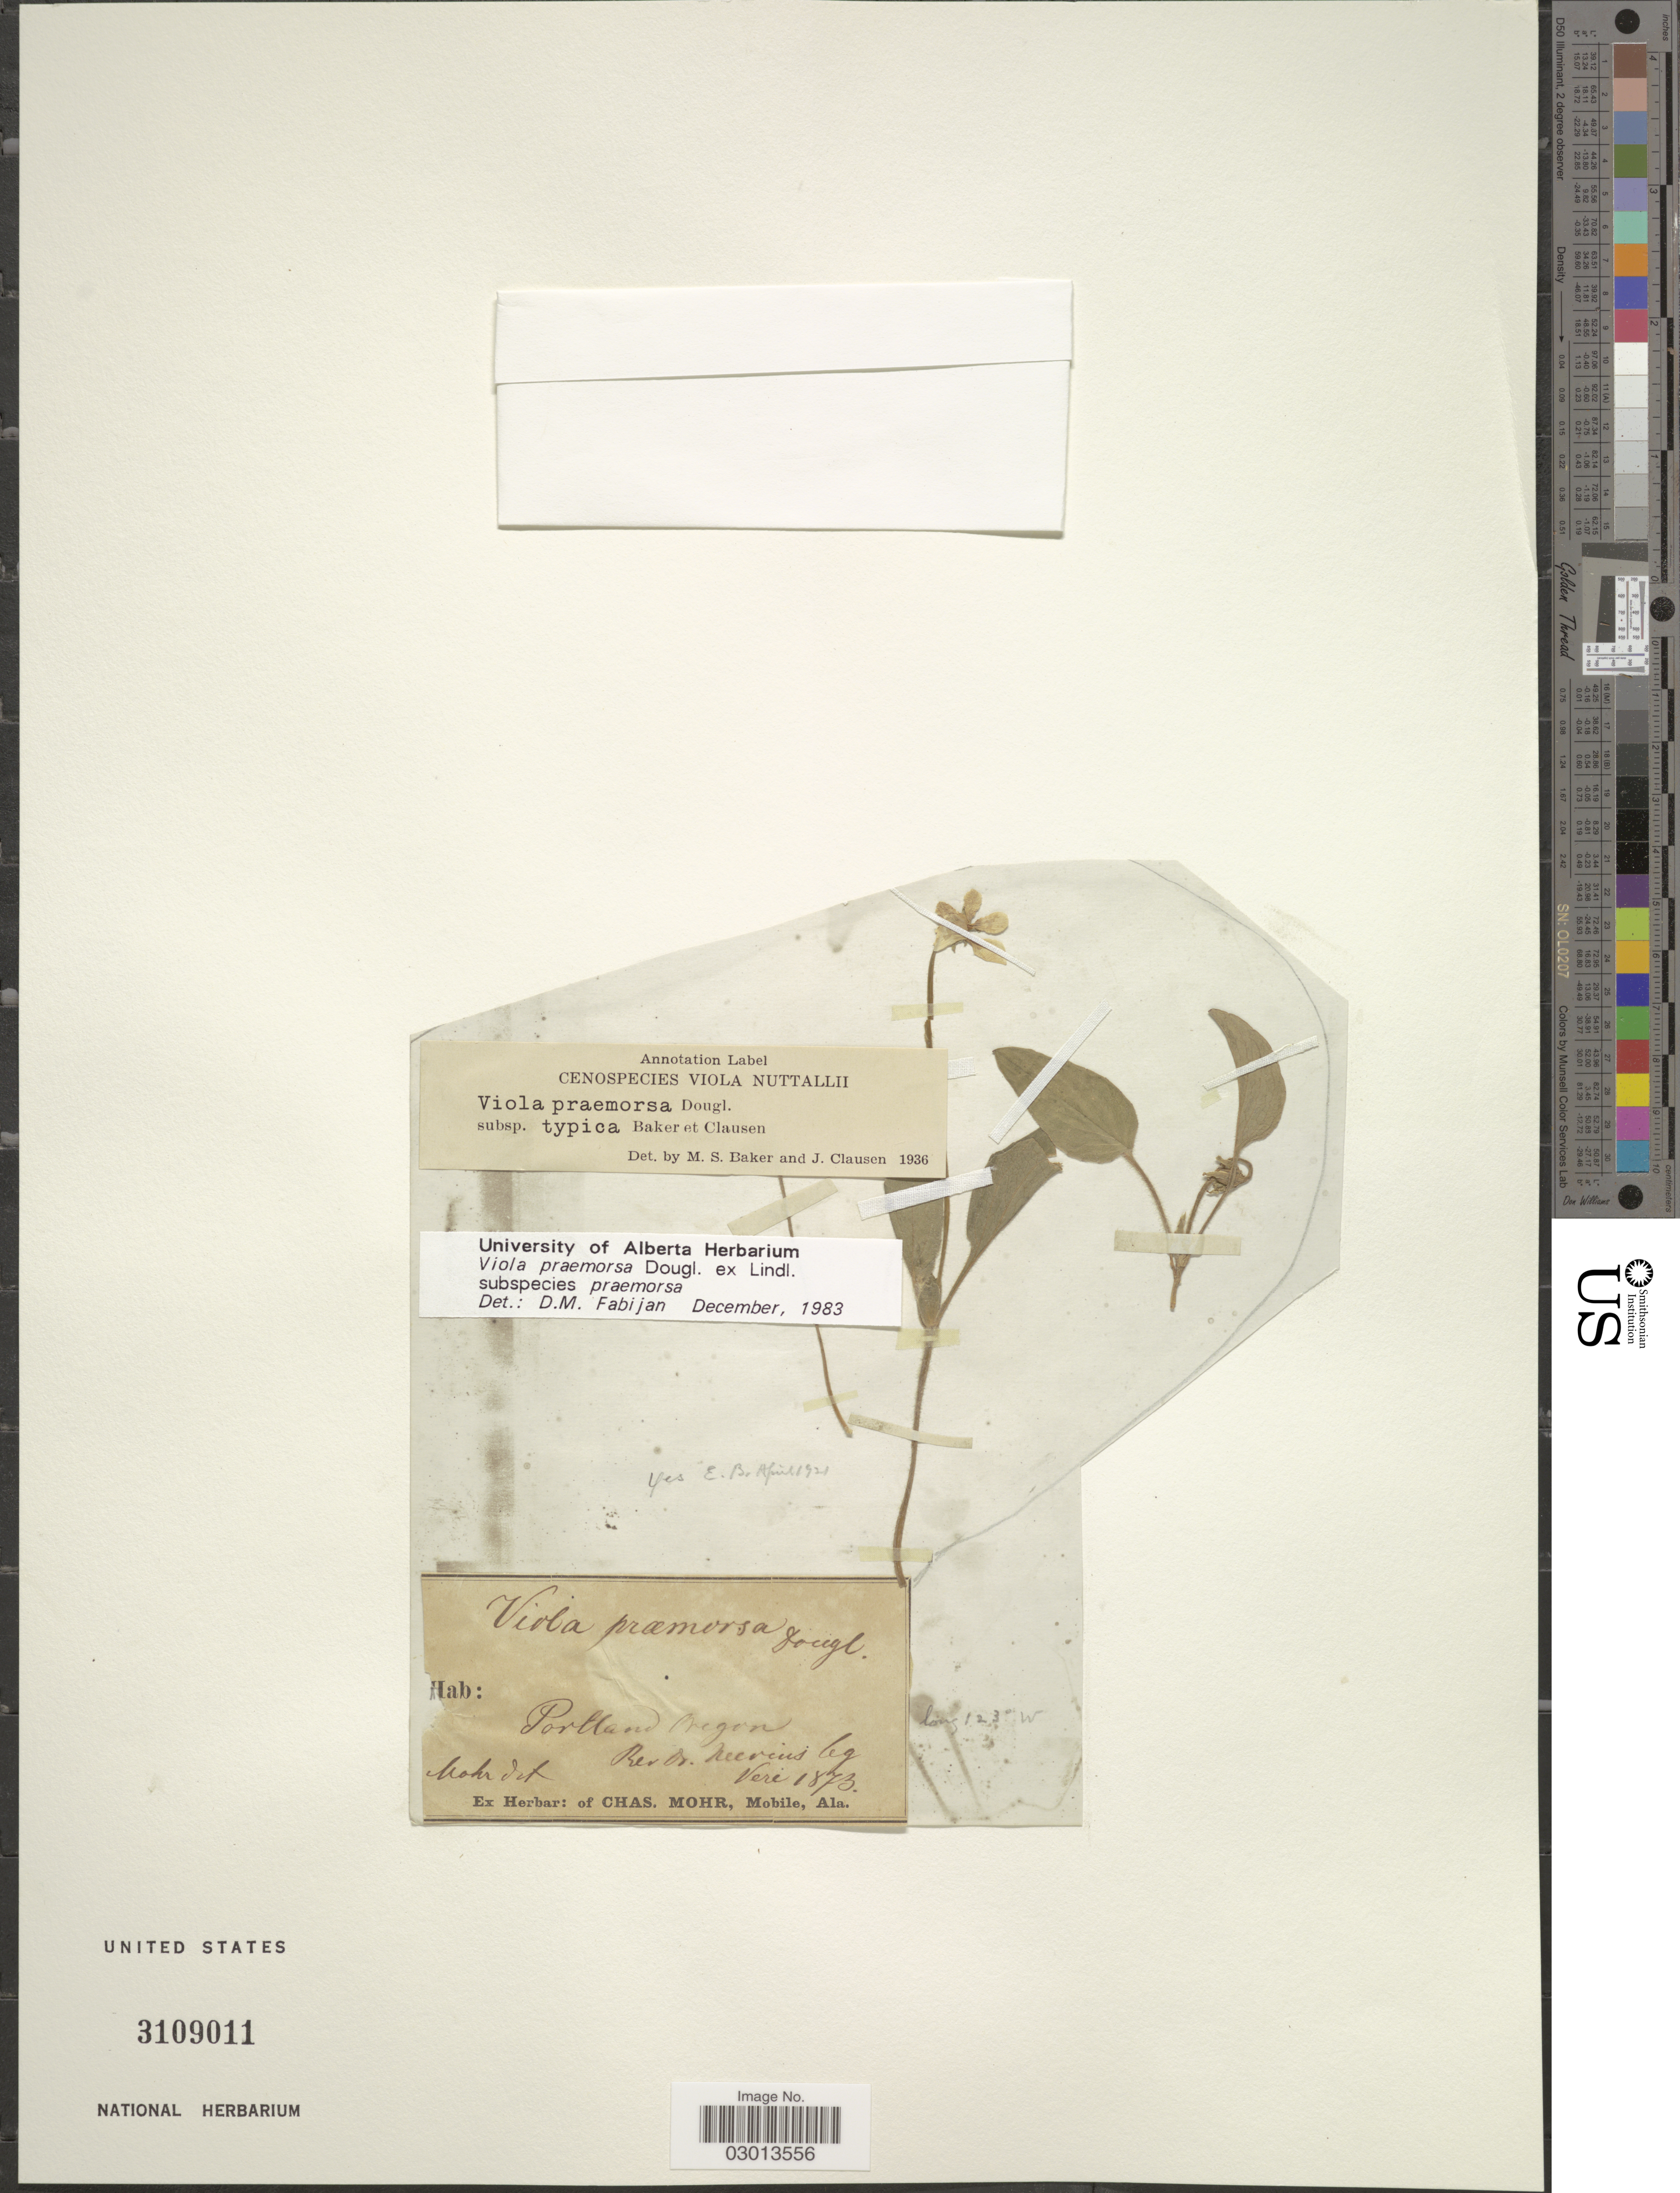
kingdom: Plantae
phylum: Tracheophyta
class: Magnoliopsida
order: Malpighiales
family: Violaceae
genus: Viola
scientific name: Viola praemorsa subsp. praemorsa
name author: Douglas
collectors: D. Nevius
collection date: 1873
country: United States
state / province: Oregon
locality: Portland. Veri.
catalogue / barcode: US 3109011